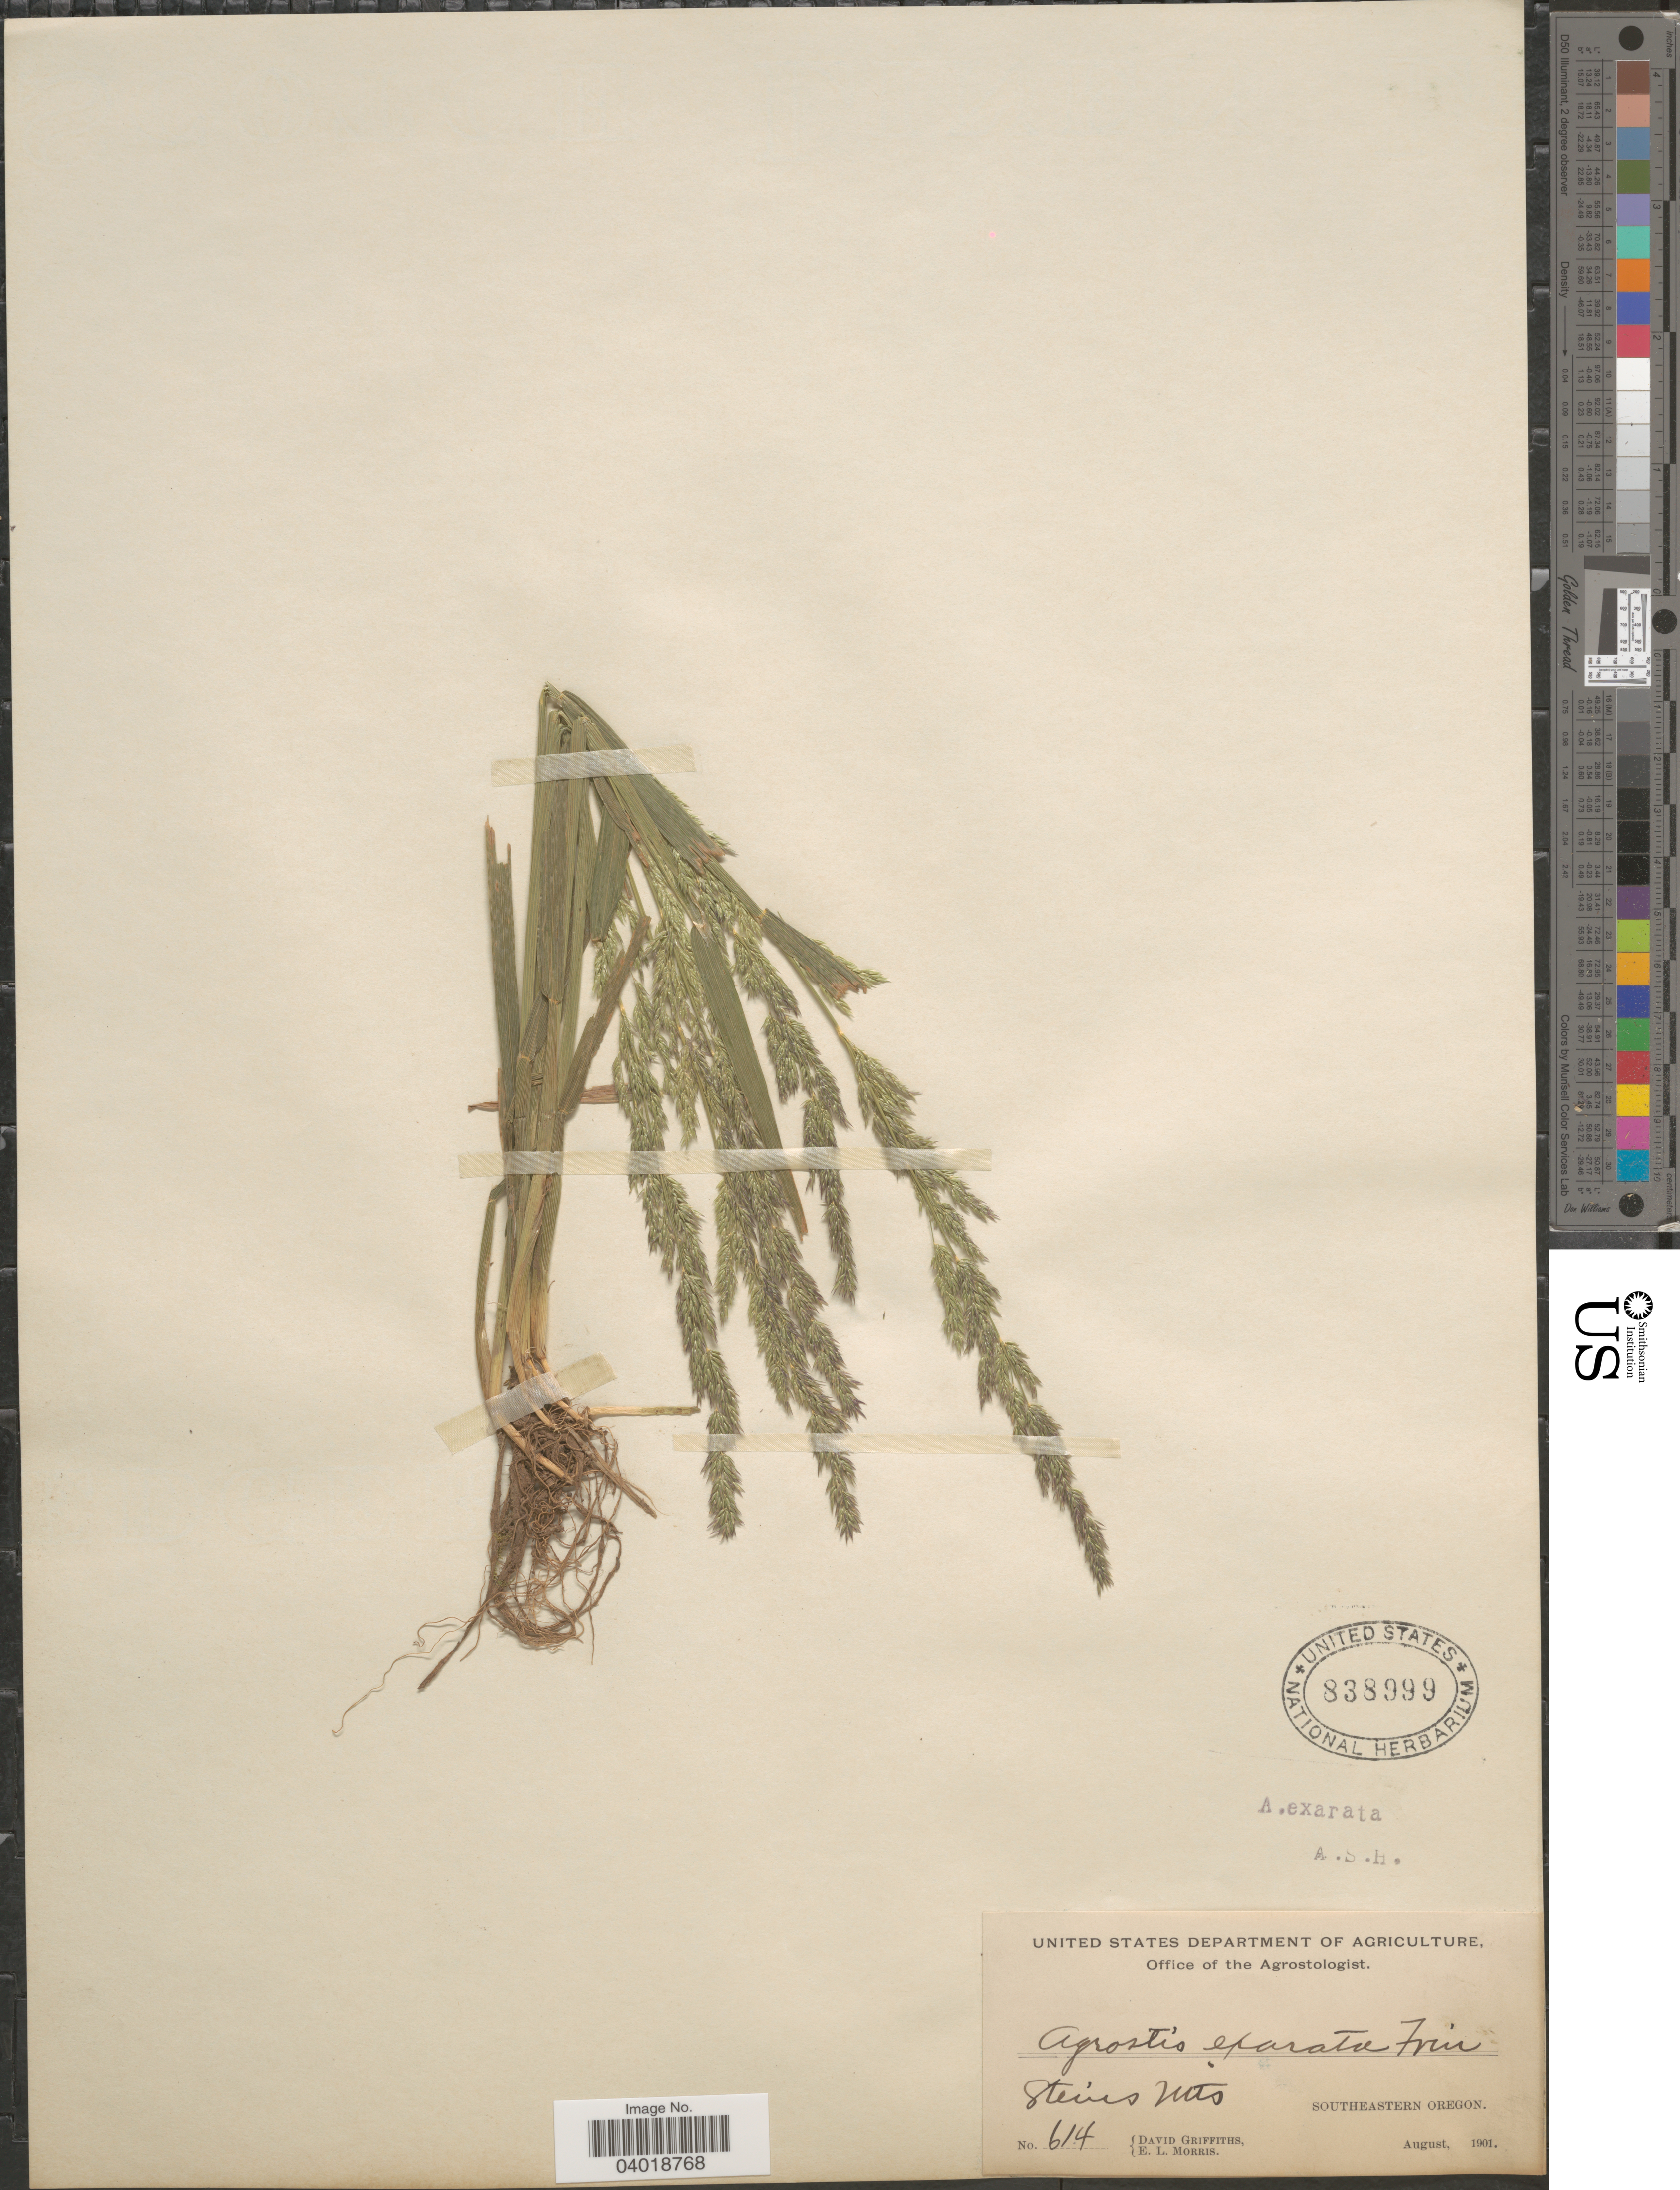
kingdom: Plantae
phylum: Tracheophyta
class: Liliopsida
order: Poales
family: Poaceae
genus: Agrostis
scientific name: Agrostis exarata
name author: Trin.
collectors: D. Griffiths & E. Morris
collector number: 614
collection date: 1901-08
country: United States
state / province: Oregon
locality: Steins Mts. Southeastern Oregon.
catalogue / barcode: US 838999